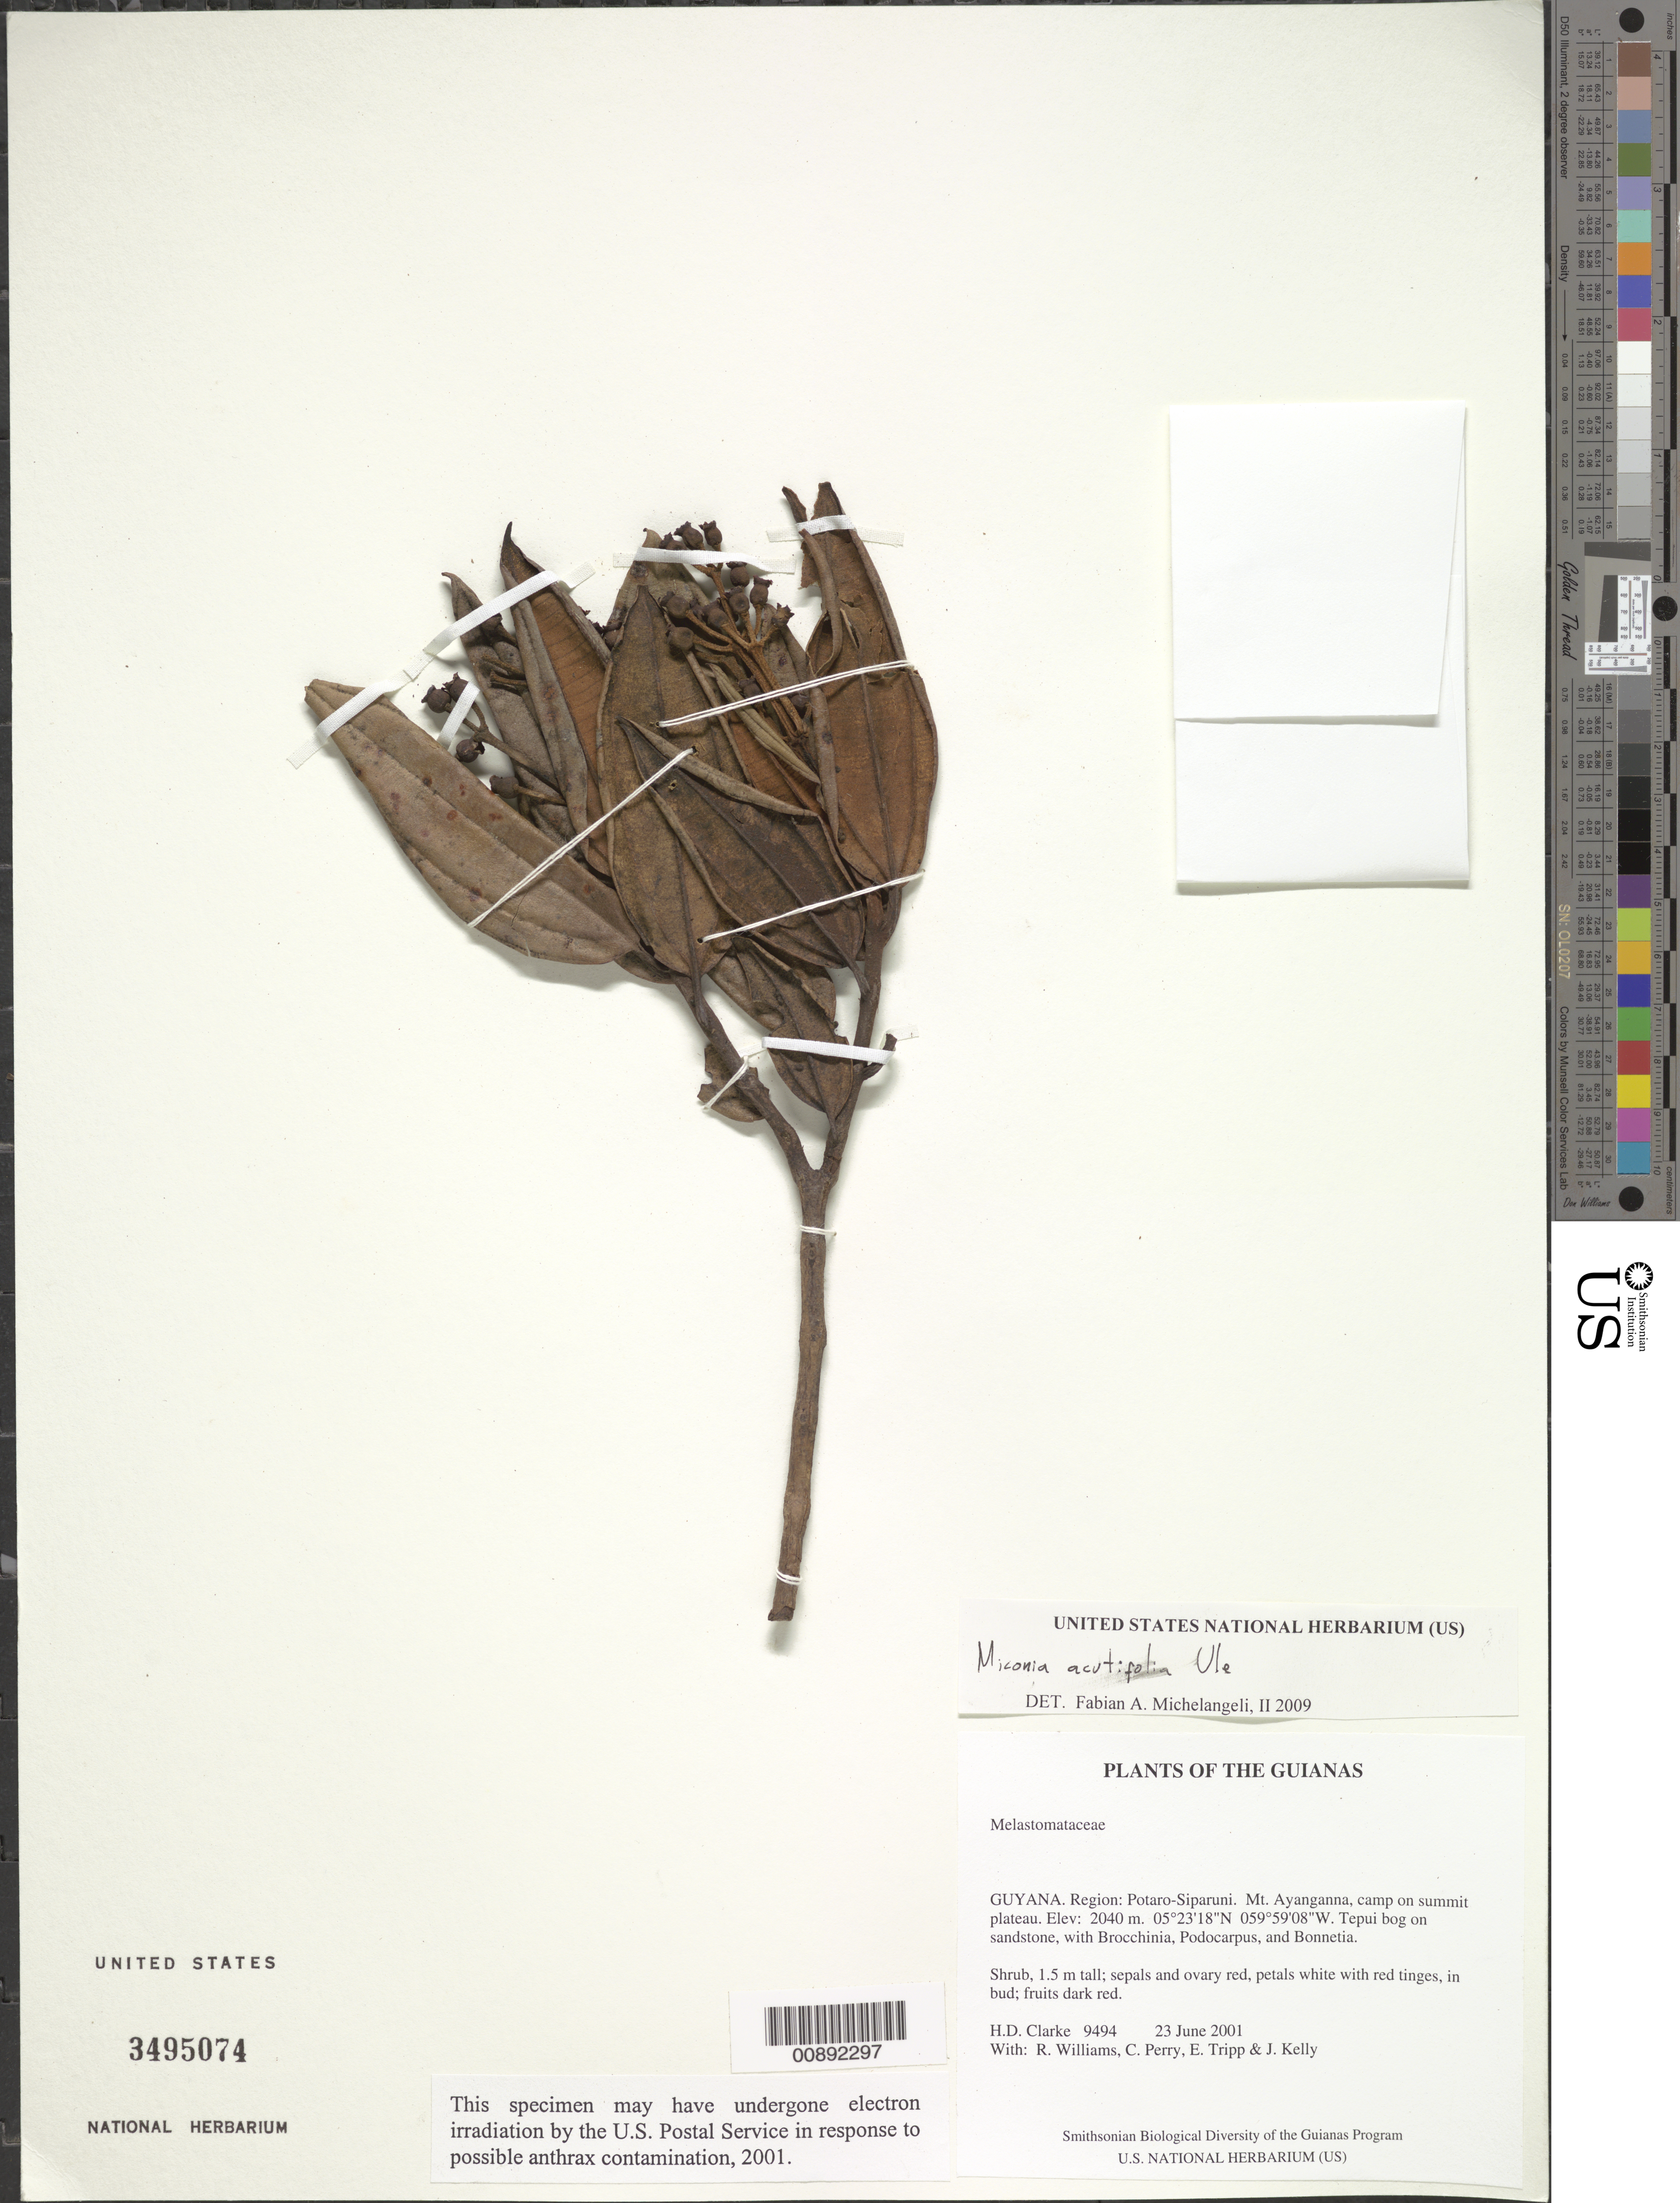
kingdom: Plantae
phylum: Tracheophyta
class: Magnoliopsida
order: Myrtales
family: Melastomataceae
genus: Miconia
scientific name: Miconia acutifolia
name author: Ule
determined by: Michelangeli, F. A.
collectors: H. D. Clarke, R. Williams, C. Perry, E. Tripp & J. Kelly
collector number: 9494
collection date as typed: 23 June 2001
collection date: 2001-06-23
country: Guyana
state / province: Potaro-Siparuni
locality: Mt. Ayanganna, camp on summit plateau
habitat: Tepui bog on sandstone, with Brocchinia, Podocarpus, and Bonnetia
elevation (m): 2040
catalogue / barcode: US 3495074